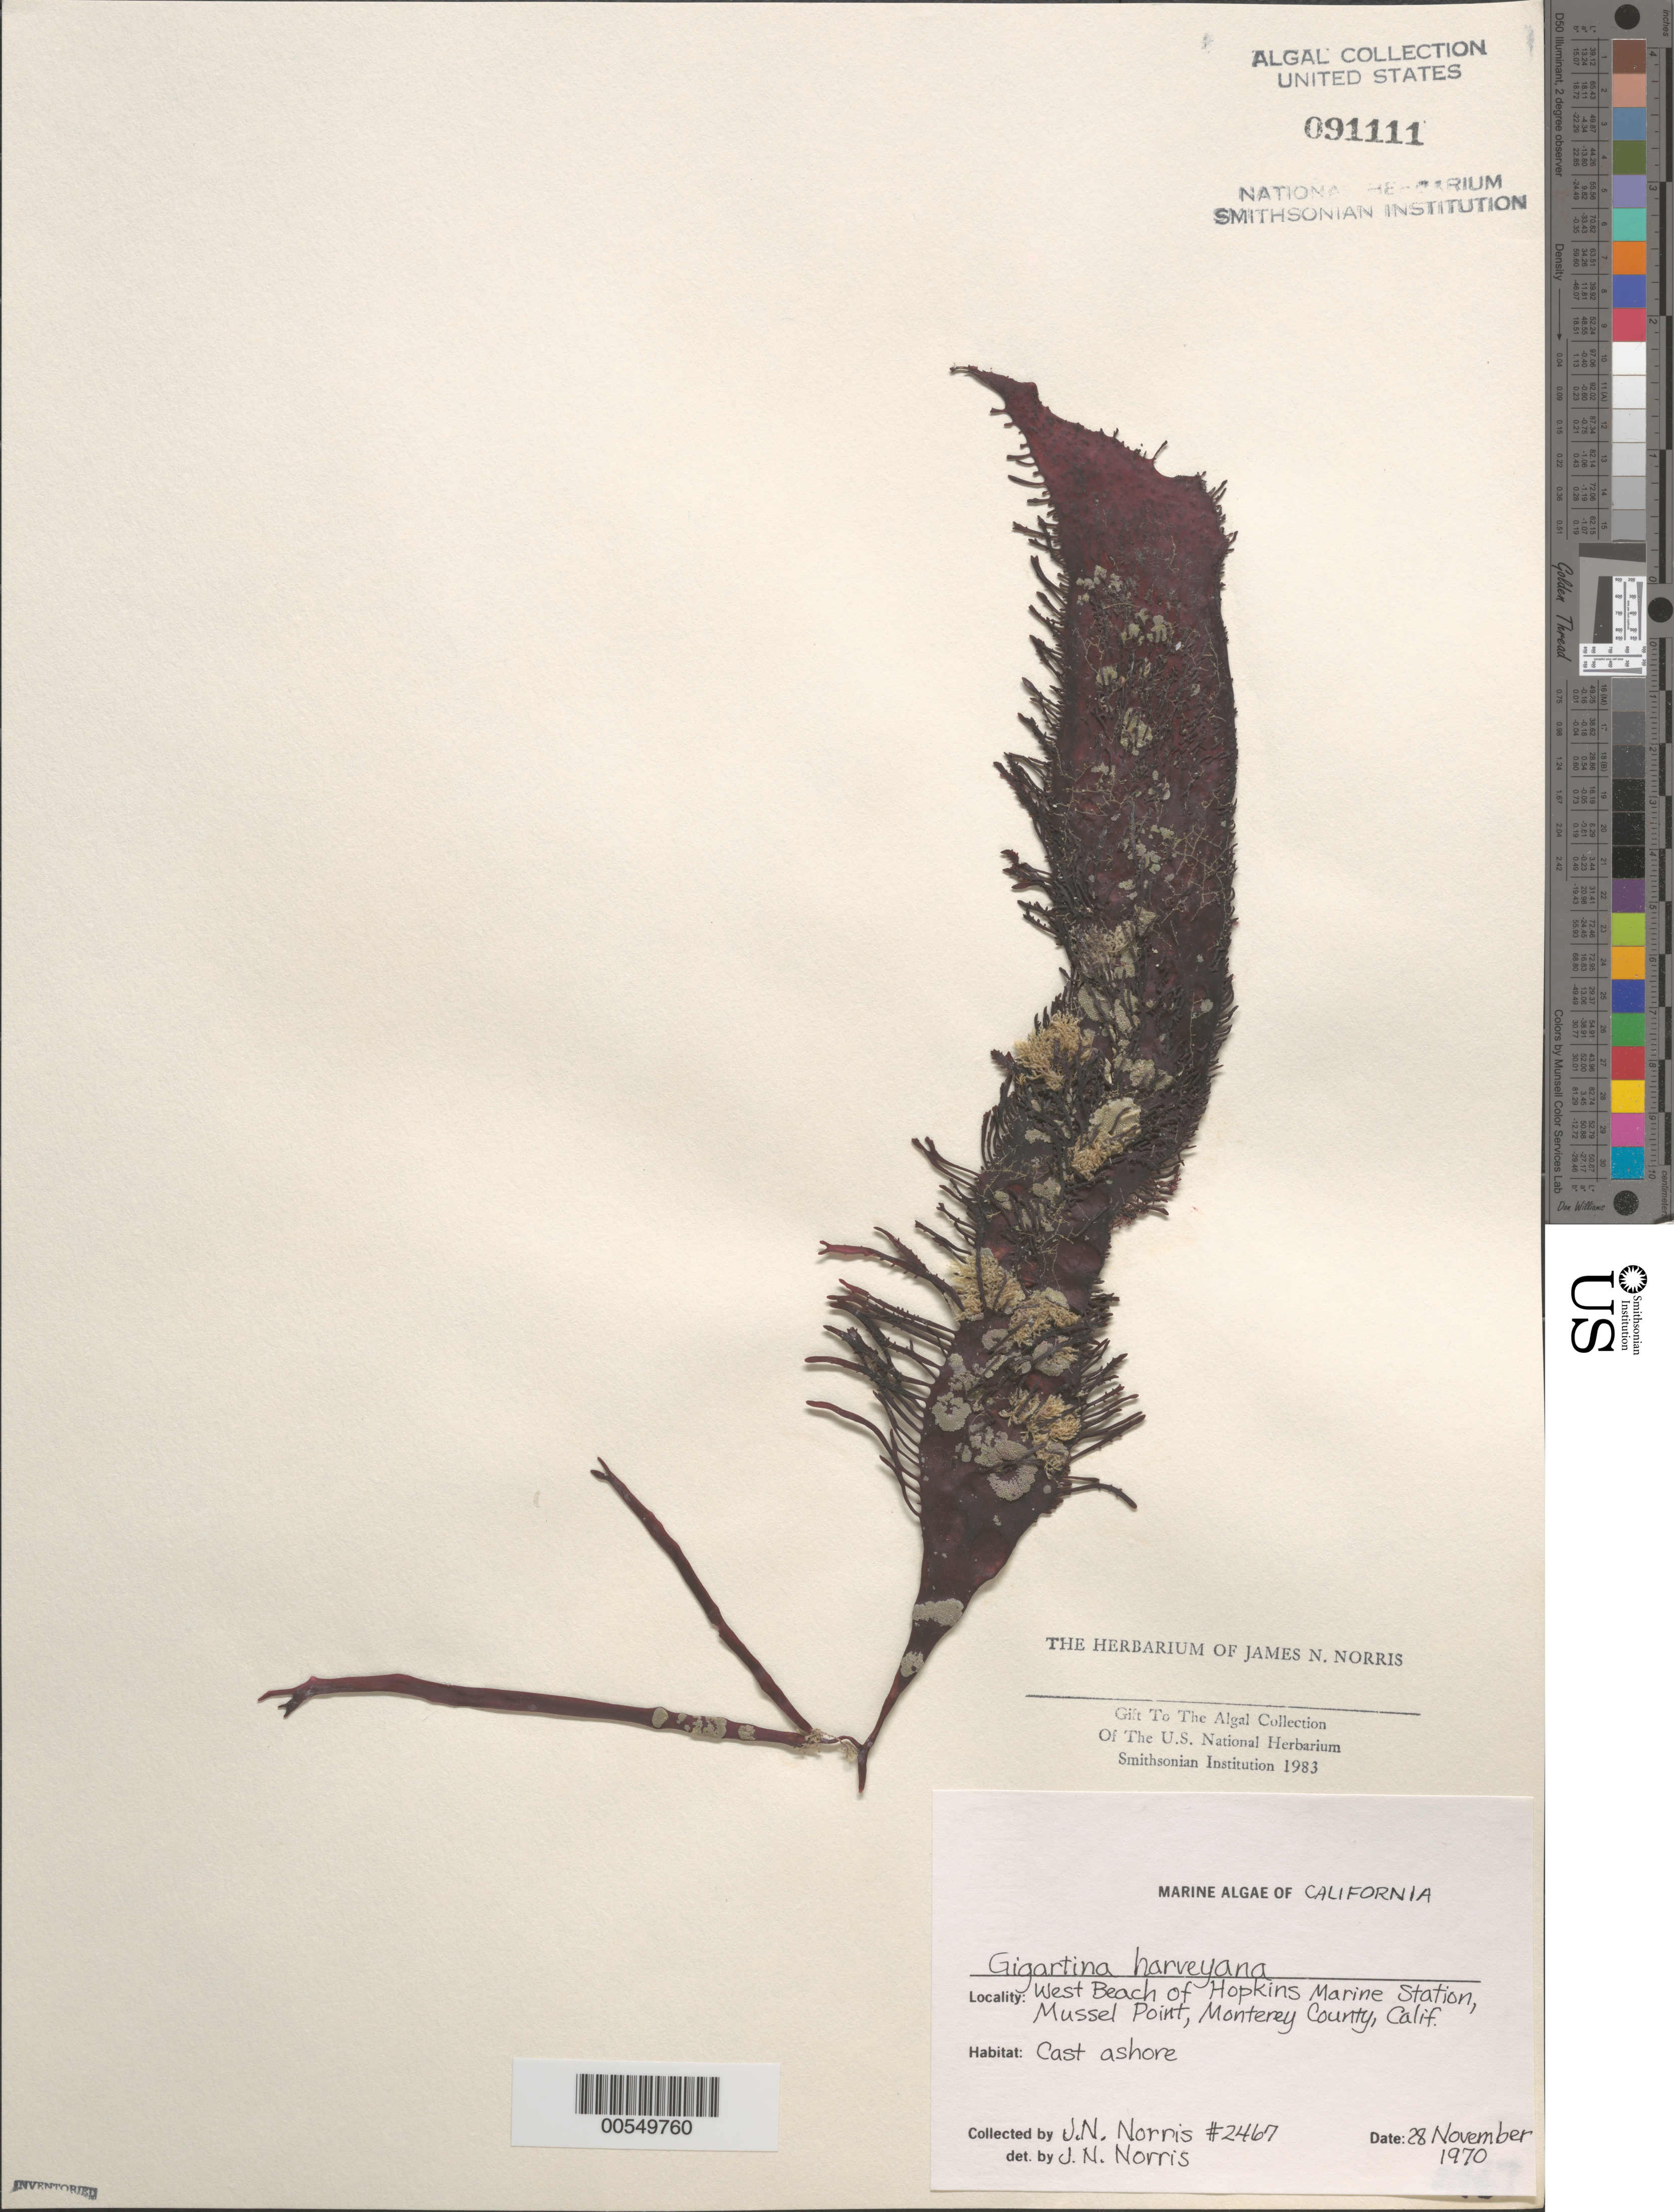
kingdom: Plantae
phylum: Rhodophyta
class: Florideophyceae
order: Gigartinales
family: Gigartinaceae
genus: Chondracanthus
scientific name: Chondracanthus harveyanus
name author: (Kütz.) Guiry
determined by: Algae name updating Project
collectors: J. N. Norris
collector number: JN-2467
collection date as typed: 28 Nov 1970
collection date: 1970-11-28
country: United States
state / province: California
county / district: Monterey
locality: West beach, Hopkins Marine Station, Mussel Point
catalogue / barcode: US 91111